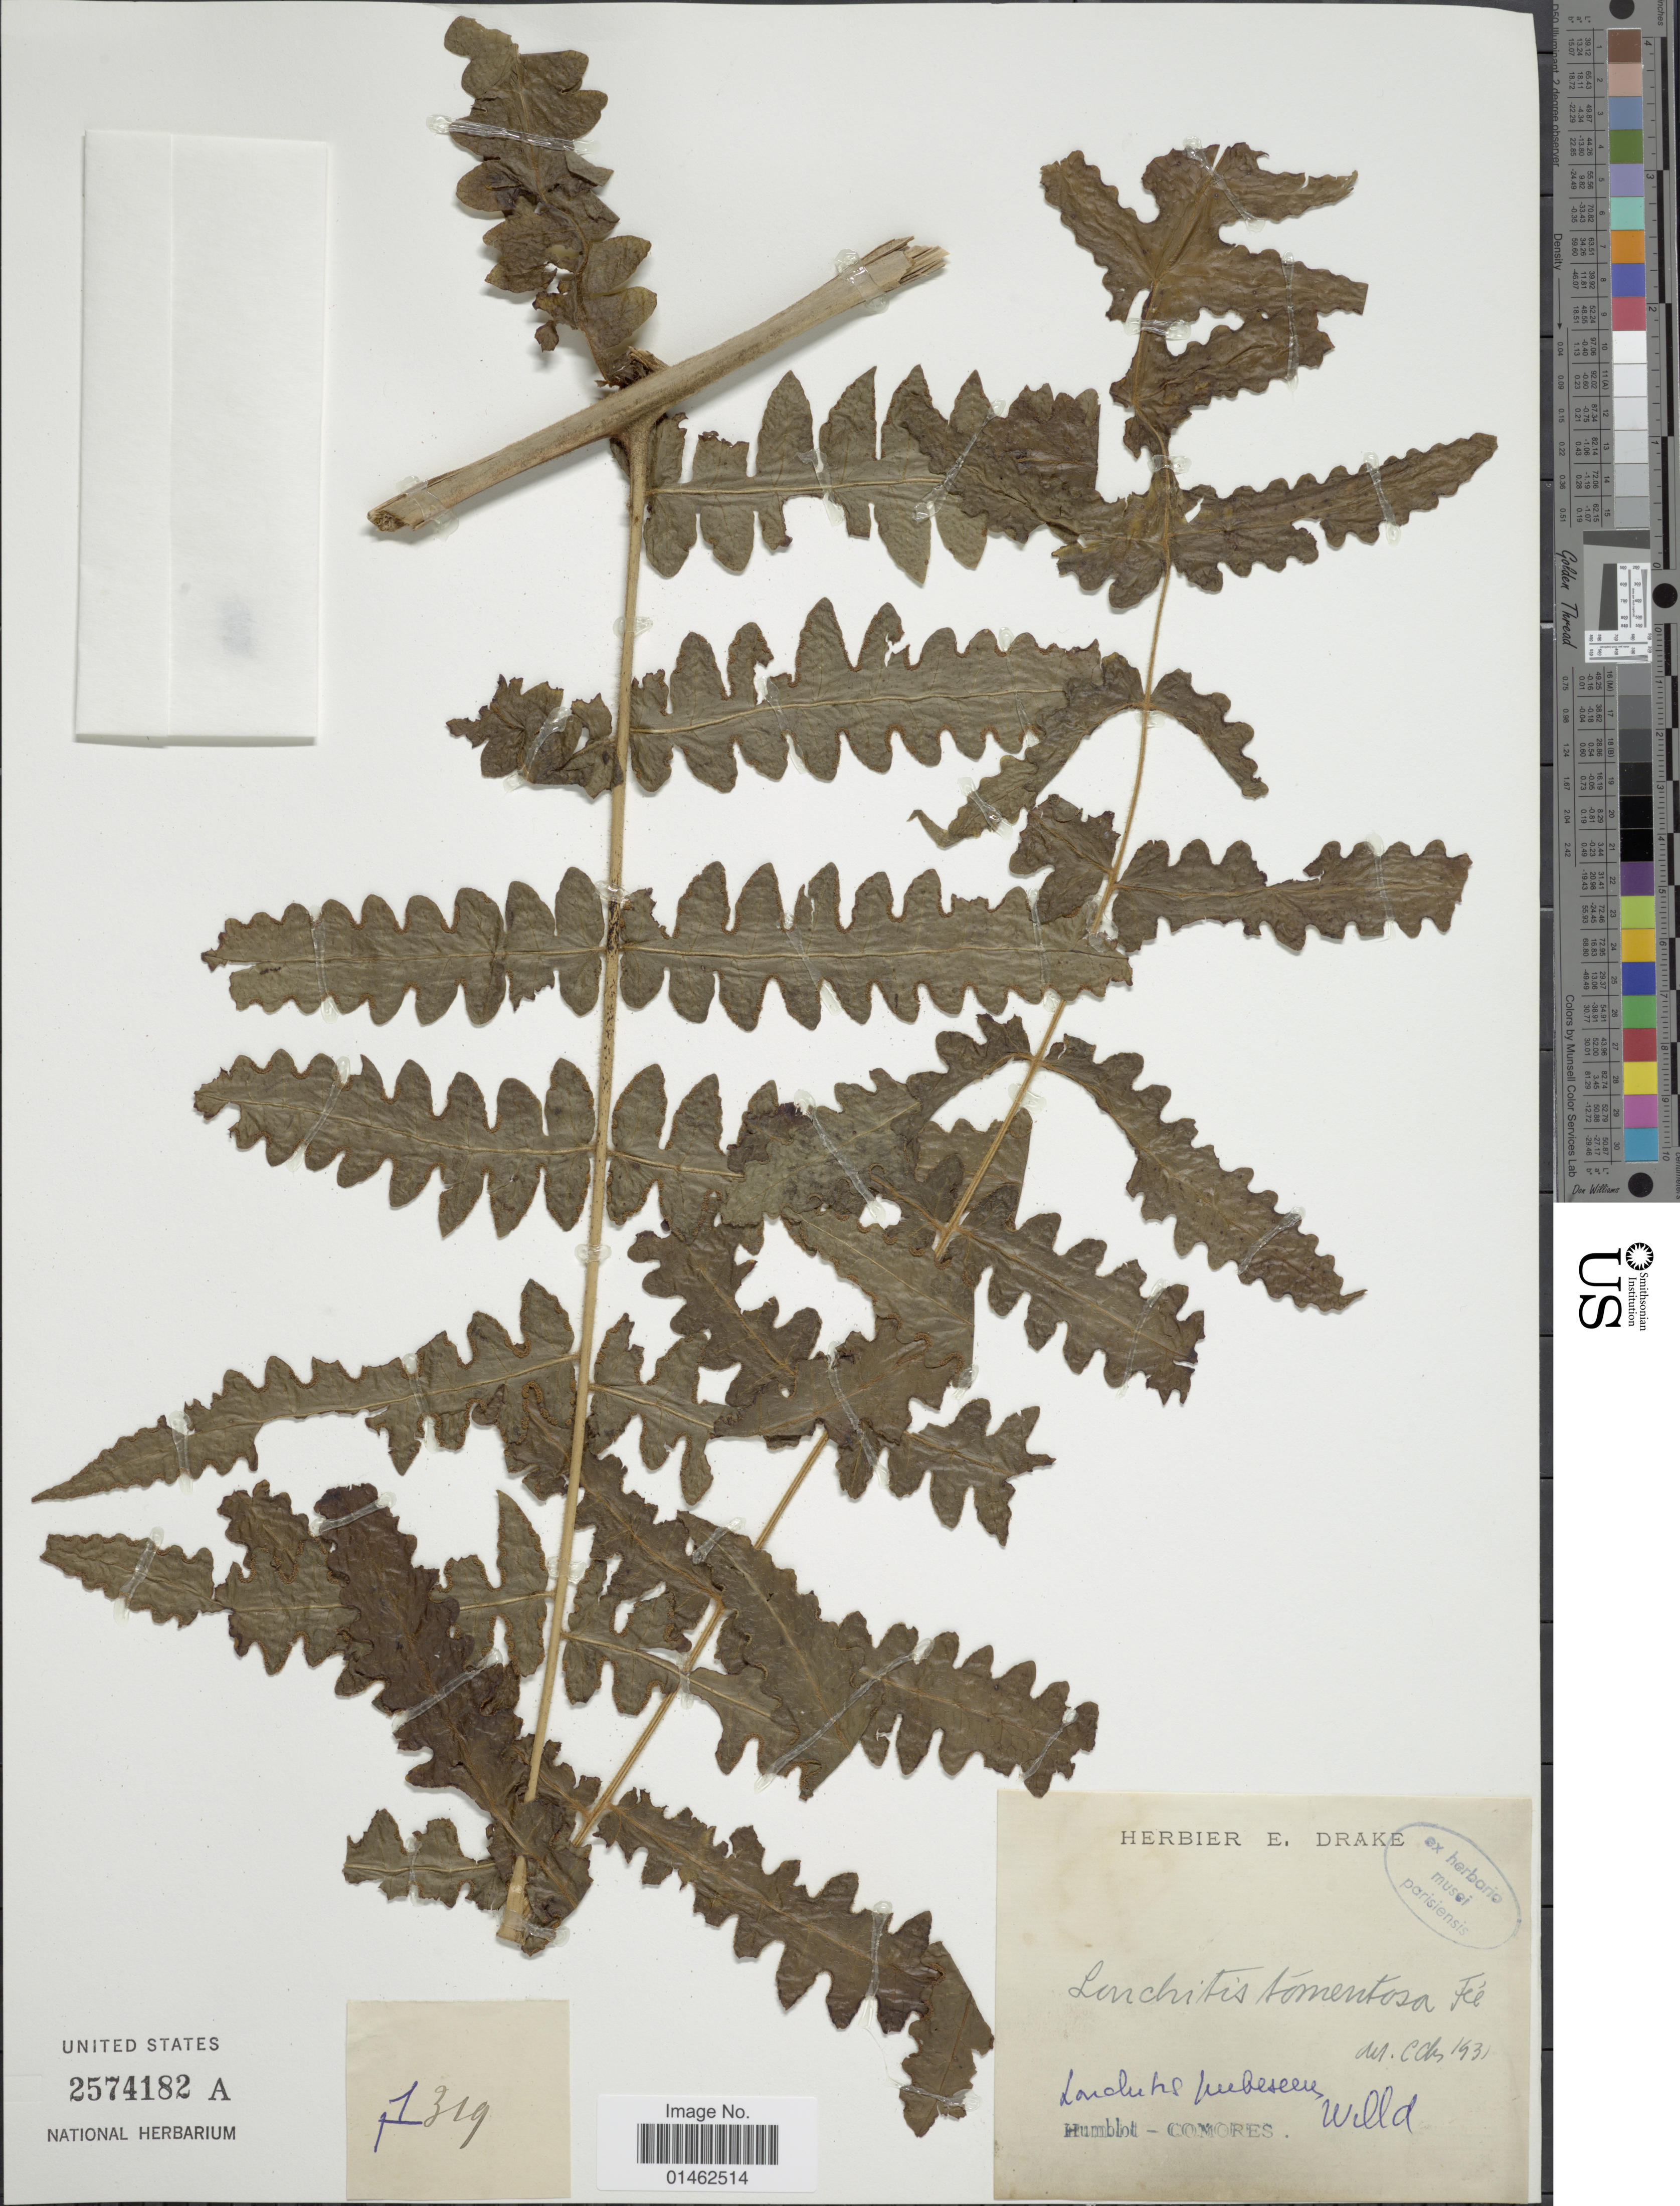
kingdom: Plantae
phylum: Tracheophyta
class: Polypodiopsida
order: Polypodiales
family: Dennstaedtiaceae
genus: Blotiella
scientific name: Blotiella sp.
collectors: -. Humboldt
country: Comoros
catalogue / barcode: US 2574182A